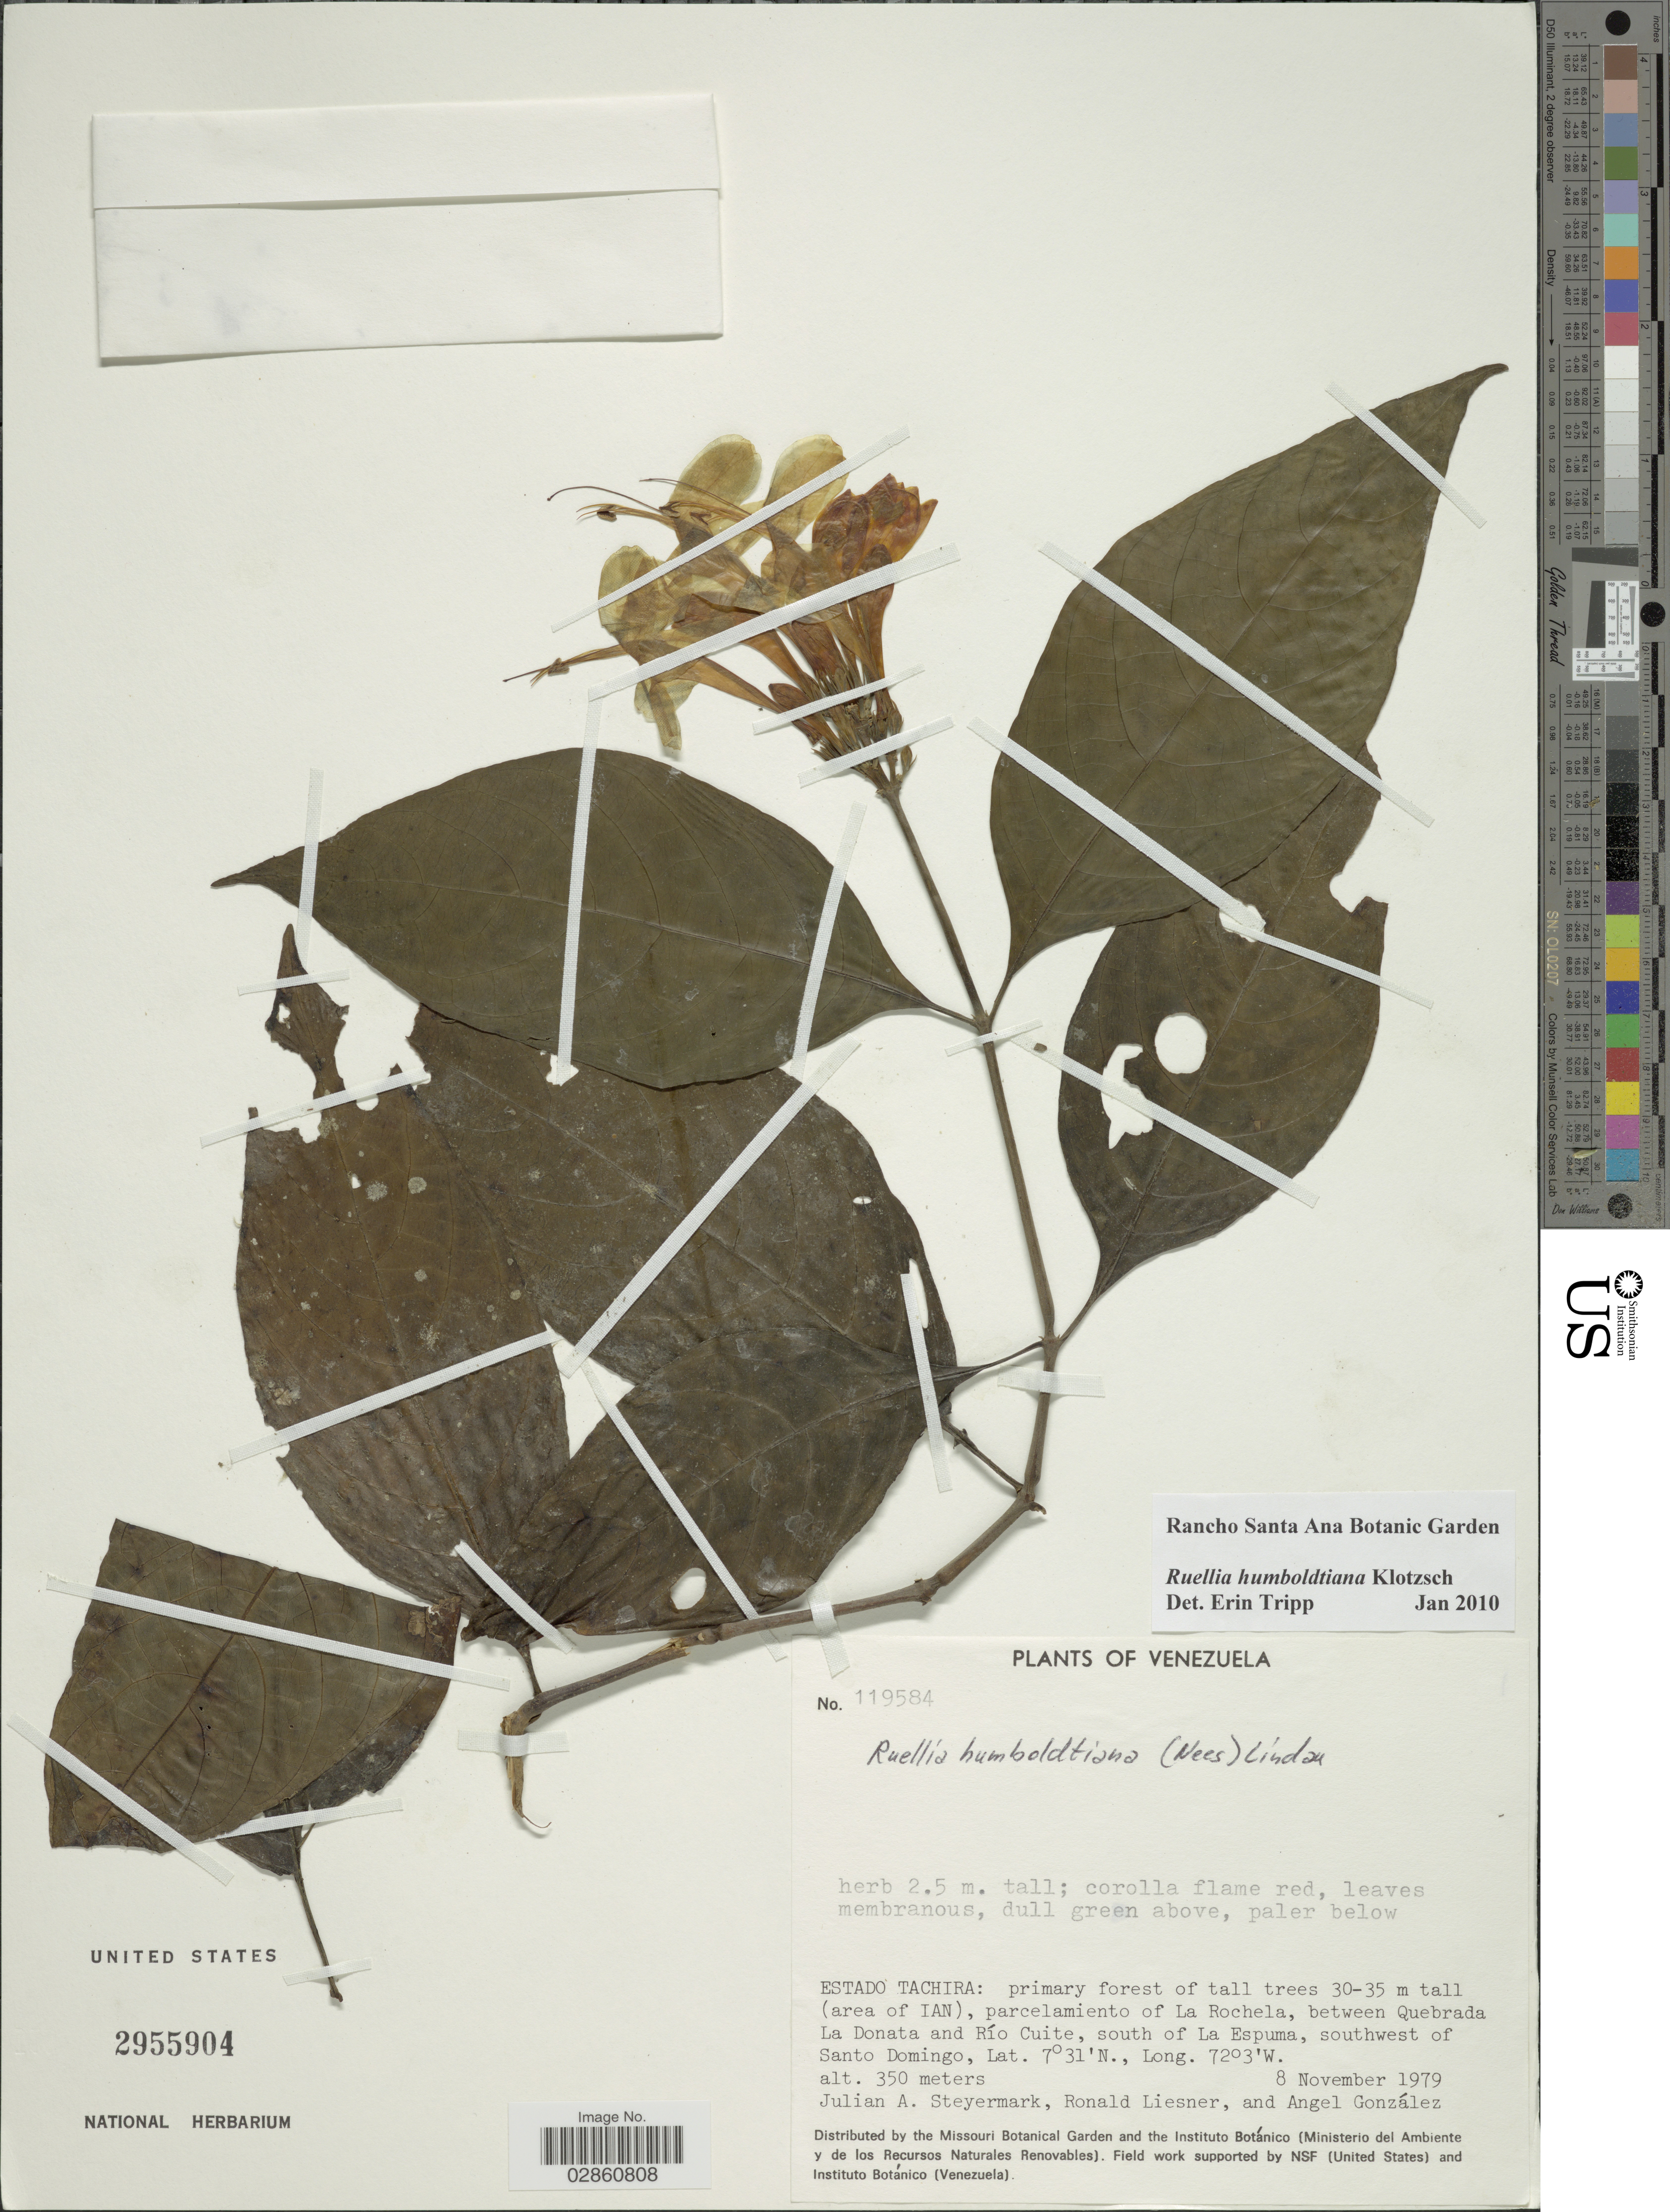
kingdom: Plantae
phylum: Tracheophyta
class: Magnoliopsida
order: Lamiales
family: Acanthaceae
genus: Ruellia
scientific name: Ruellia humboldtiana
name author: (Nees) Lindau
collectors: J. Steyermark, R. L. Liesner & A. C. González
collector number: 119584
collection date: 1979-11-08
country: Venezuela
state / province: Tachira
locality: Estado Tachira: primary forest of tall trees 30-35 m tall (area of IAN), parcelamiento of La Rochela, between Quebrada La Donata and Río Cuite, south of La Espuma, southwest of Santo Domingo.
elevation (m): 350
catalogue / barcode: US 2955904